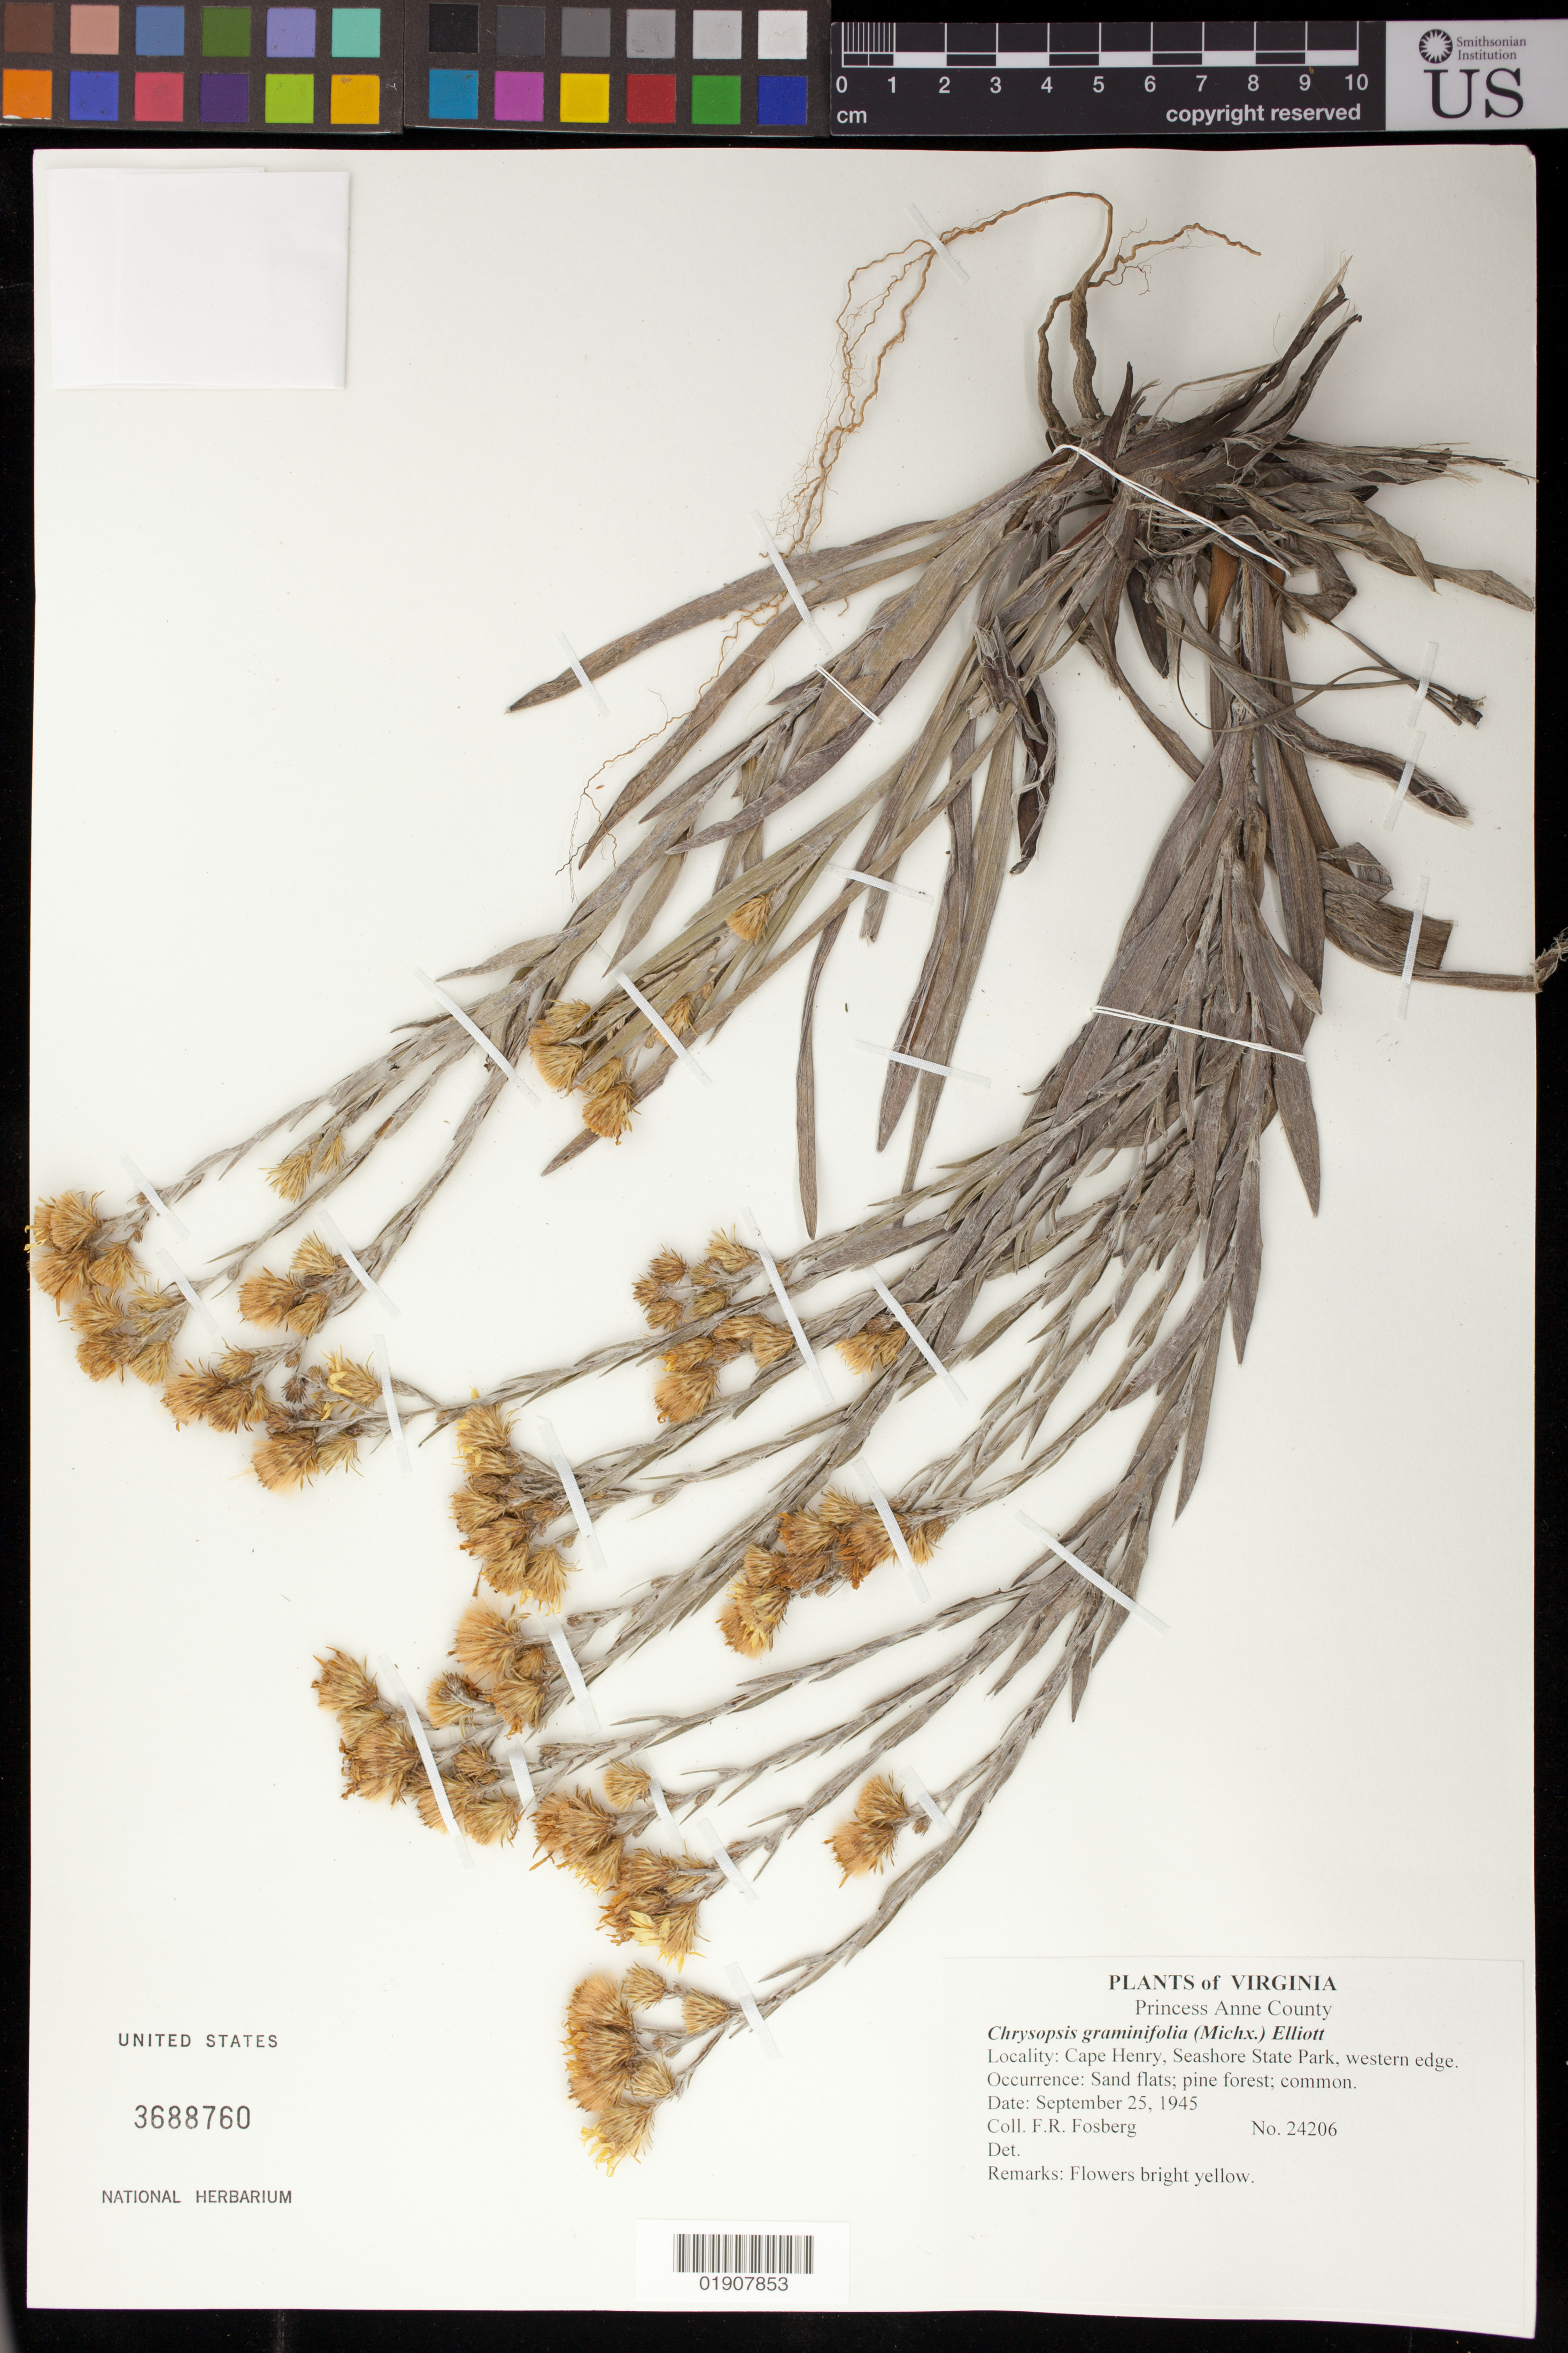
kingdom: Plantae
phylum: Tracheophyta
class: Magnoliopsida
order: Asterales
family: Asteraceae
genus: Pityopsis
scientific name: Pityopsis graminifolia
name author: (Michx.) Nutt.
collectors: F. R. Fosberg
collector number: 24206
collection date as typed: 25 Sep 1945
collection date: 1945-09-25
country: United States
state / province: Virginia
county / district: City of Virginia Beach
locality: Princess Anne County, Cape Henry, Seashore State Park, western edge. [Princess Anne County is now part of City of Virginia Beach.]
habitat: Sand flats; pine forest.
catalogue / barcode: US 3688760